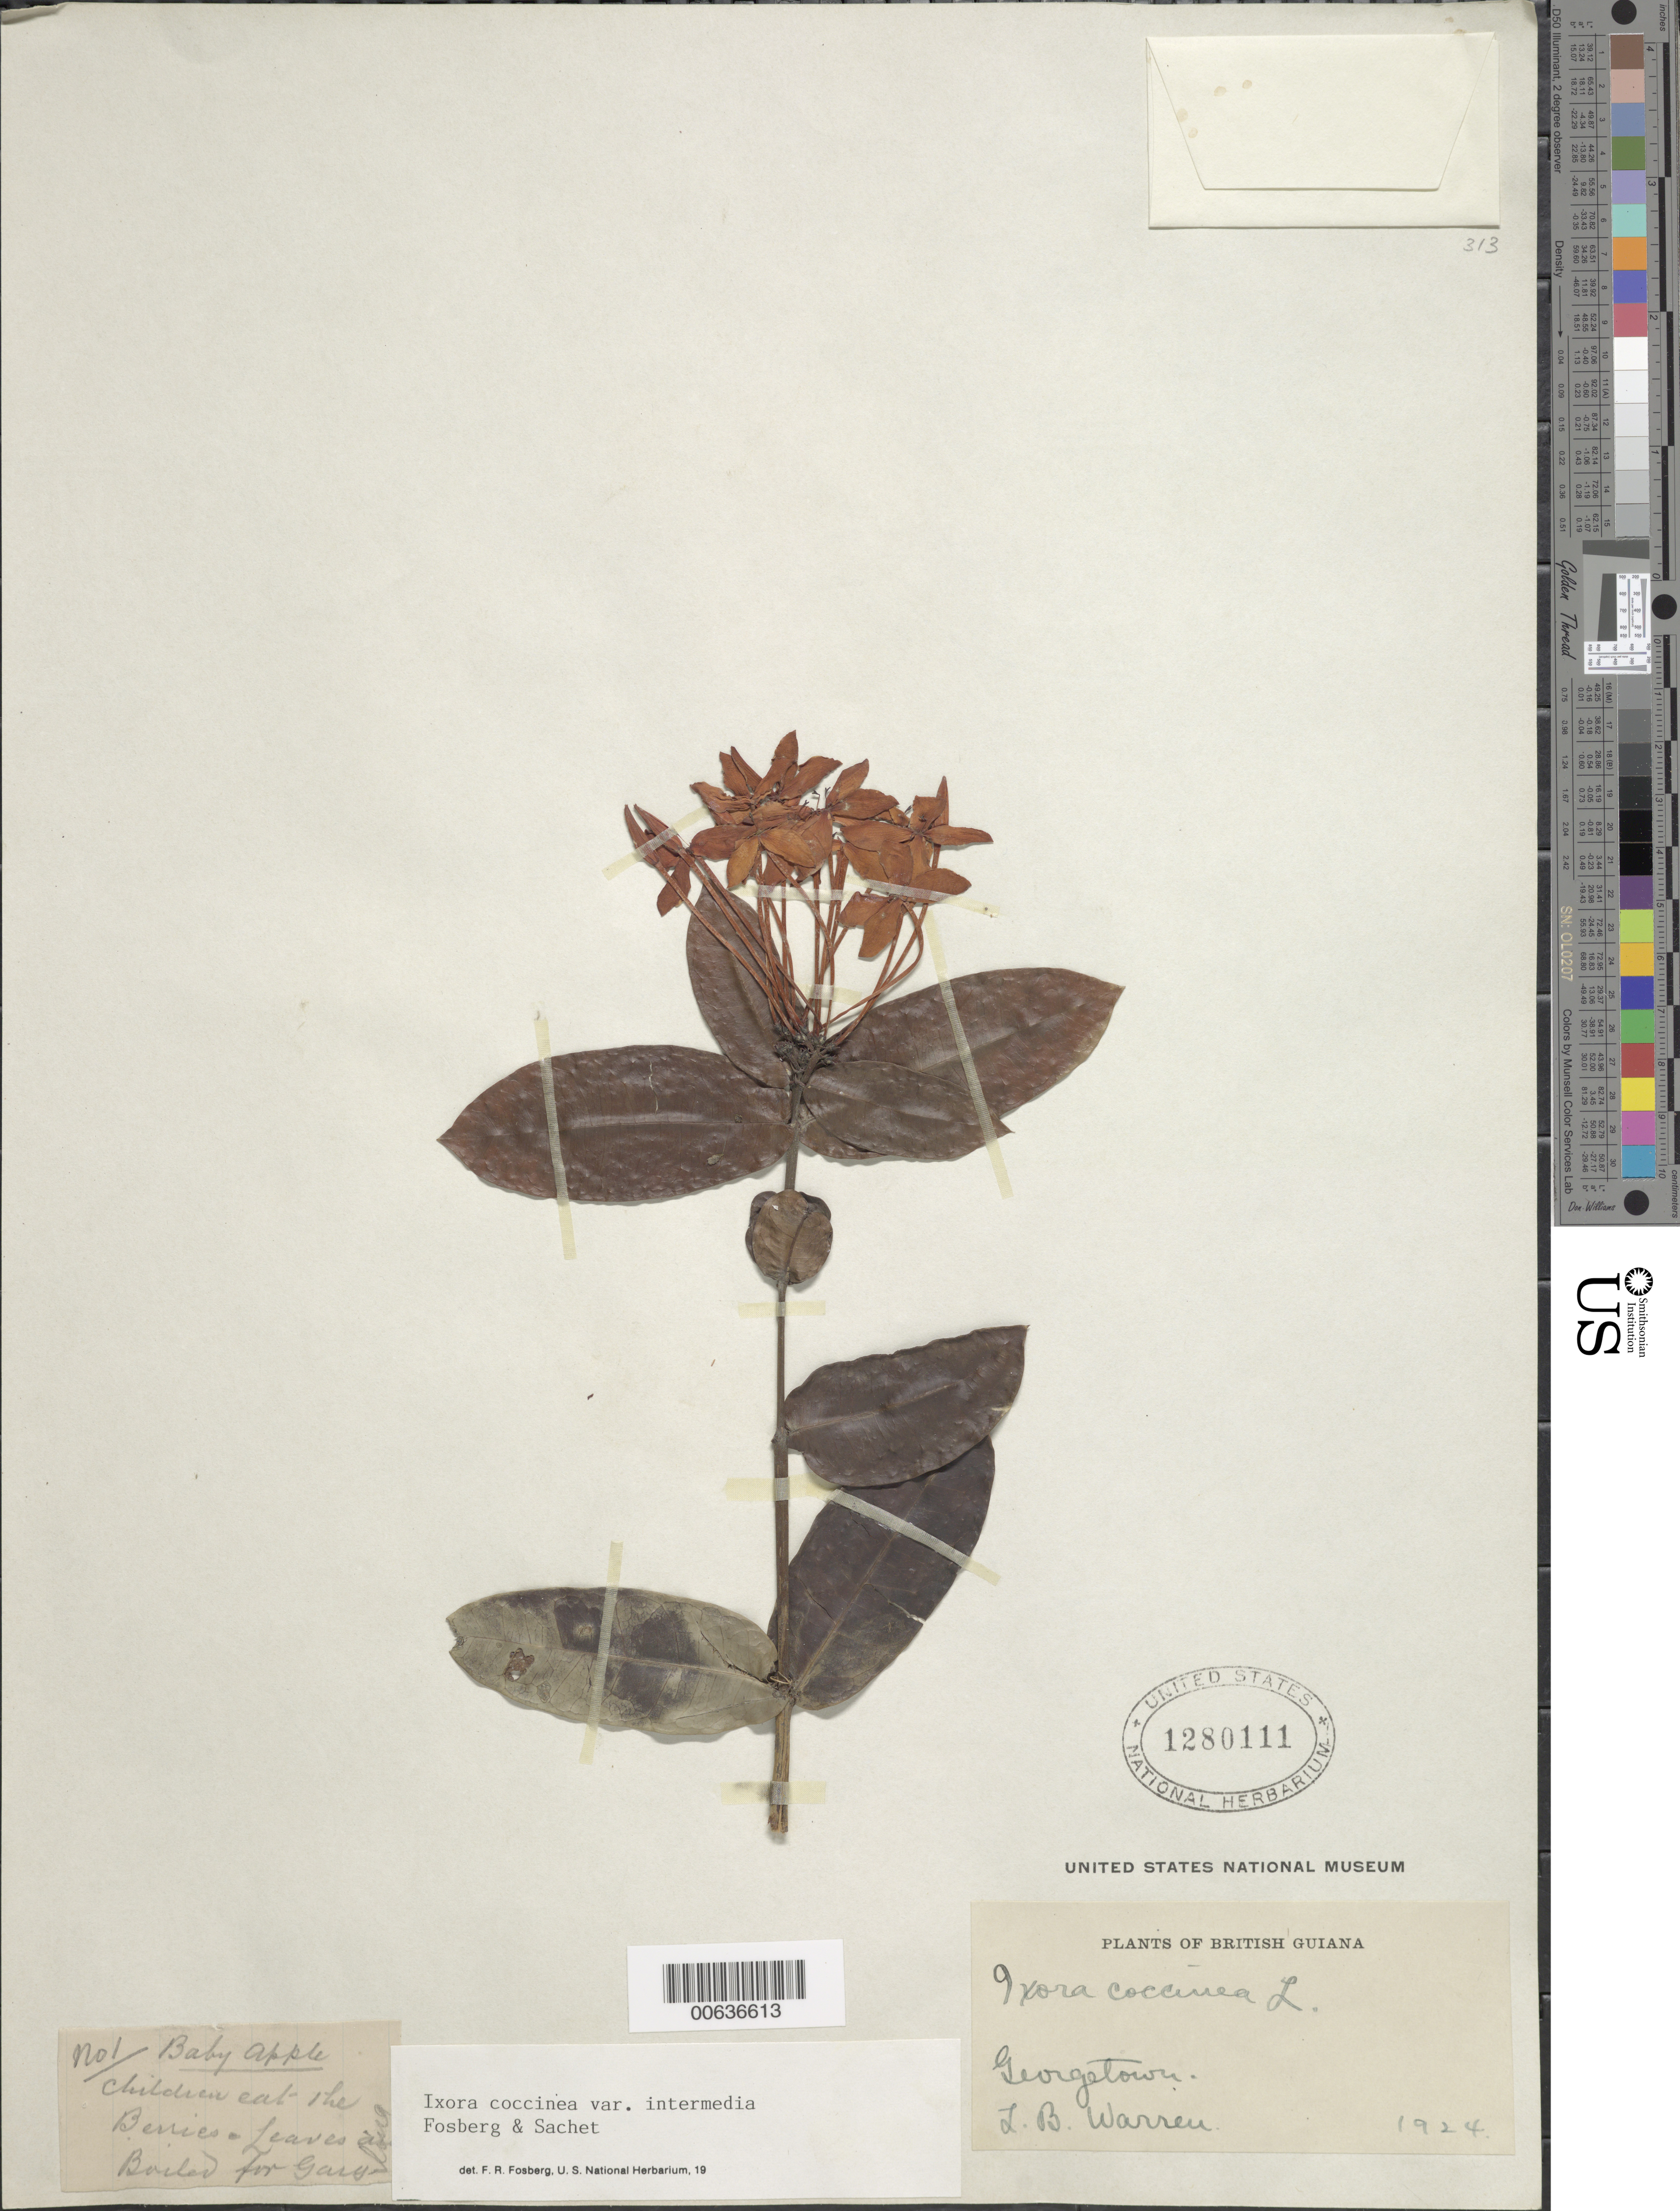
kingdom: Plantae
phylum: Tracheophyta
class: Magnoliopsida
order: Gentianales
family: Rubiaceae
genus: Ixora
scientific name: Ixora coccinea var. intermedia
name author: Fosberg & Sachet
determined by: Fosberg, F. R.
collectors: L. Warren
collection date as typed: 1924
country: Guyana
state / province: Demerara-Mahaica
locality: Georgetown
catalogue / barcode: US 1280111